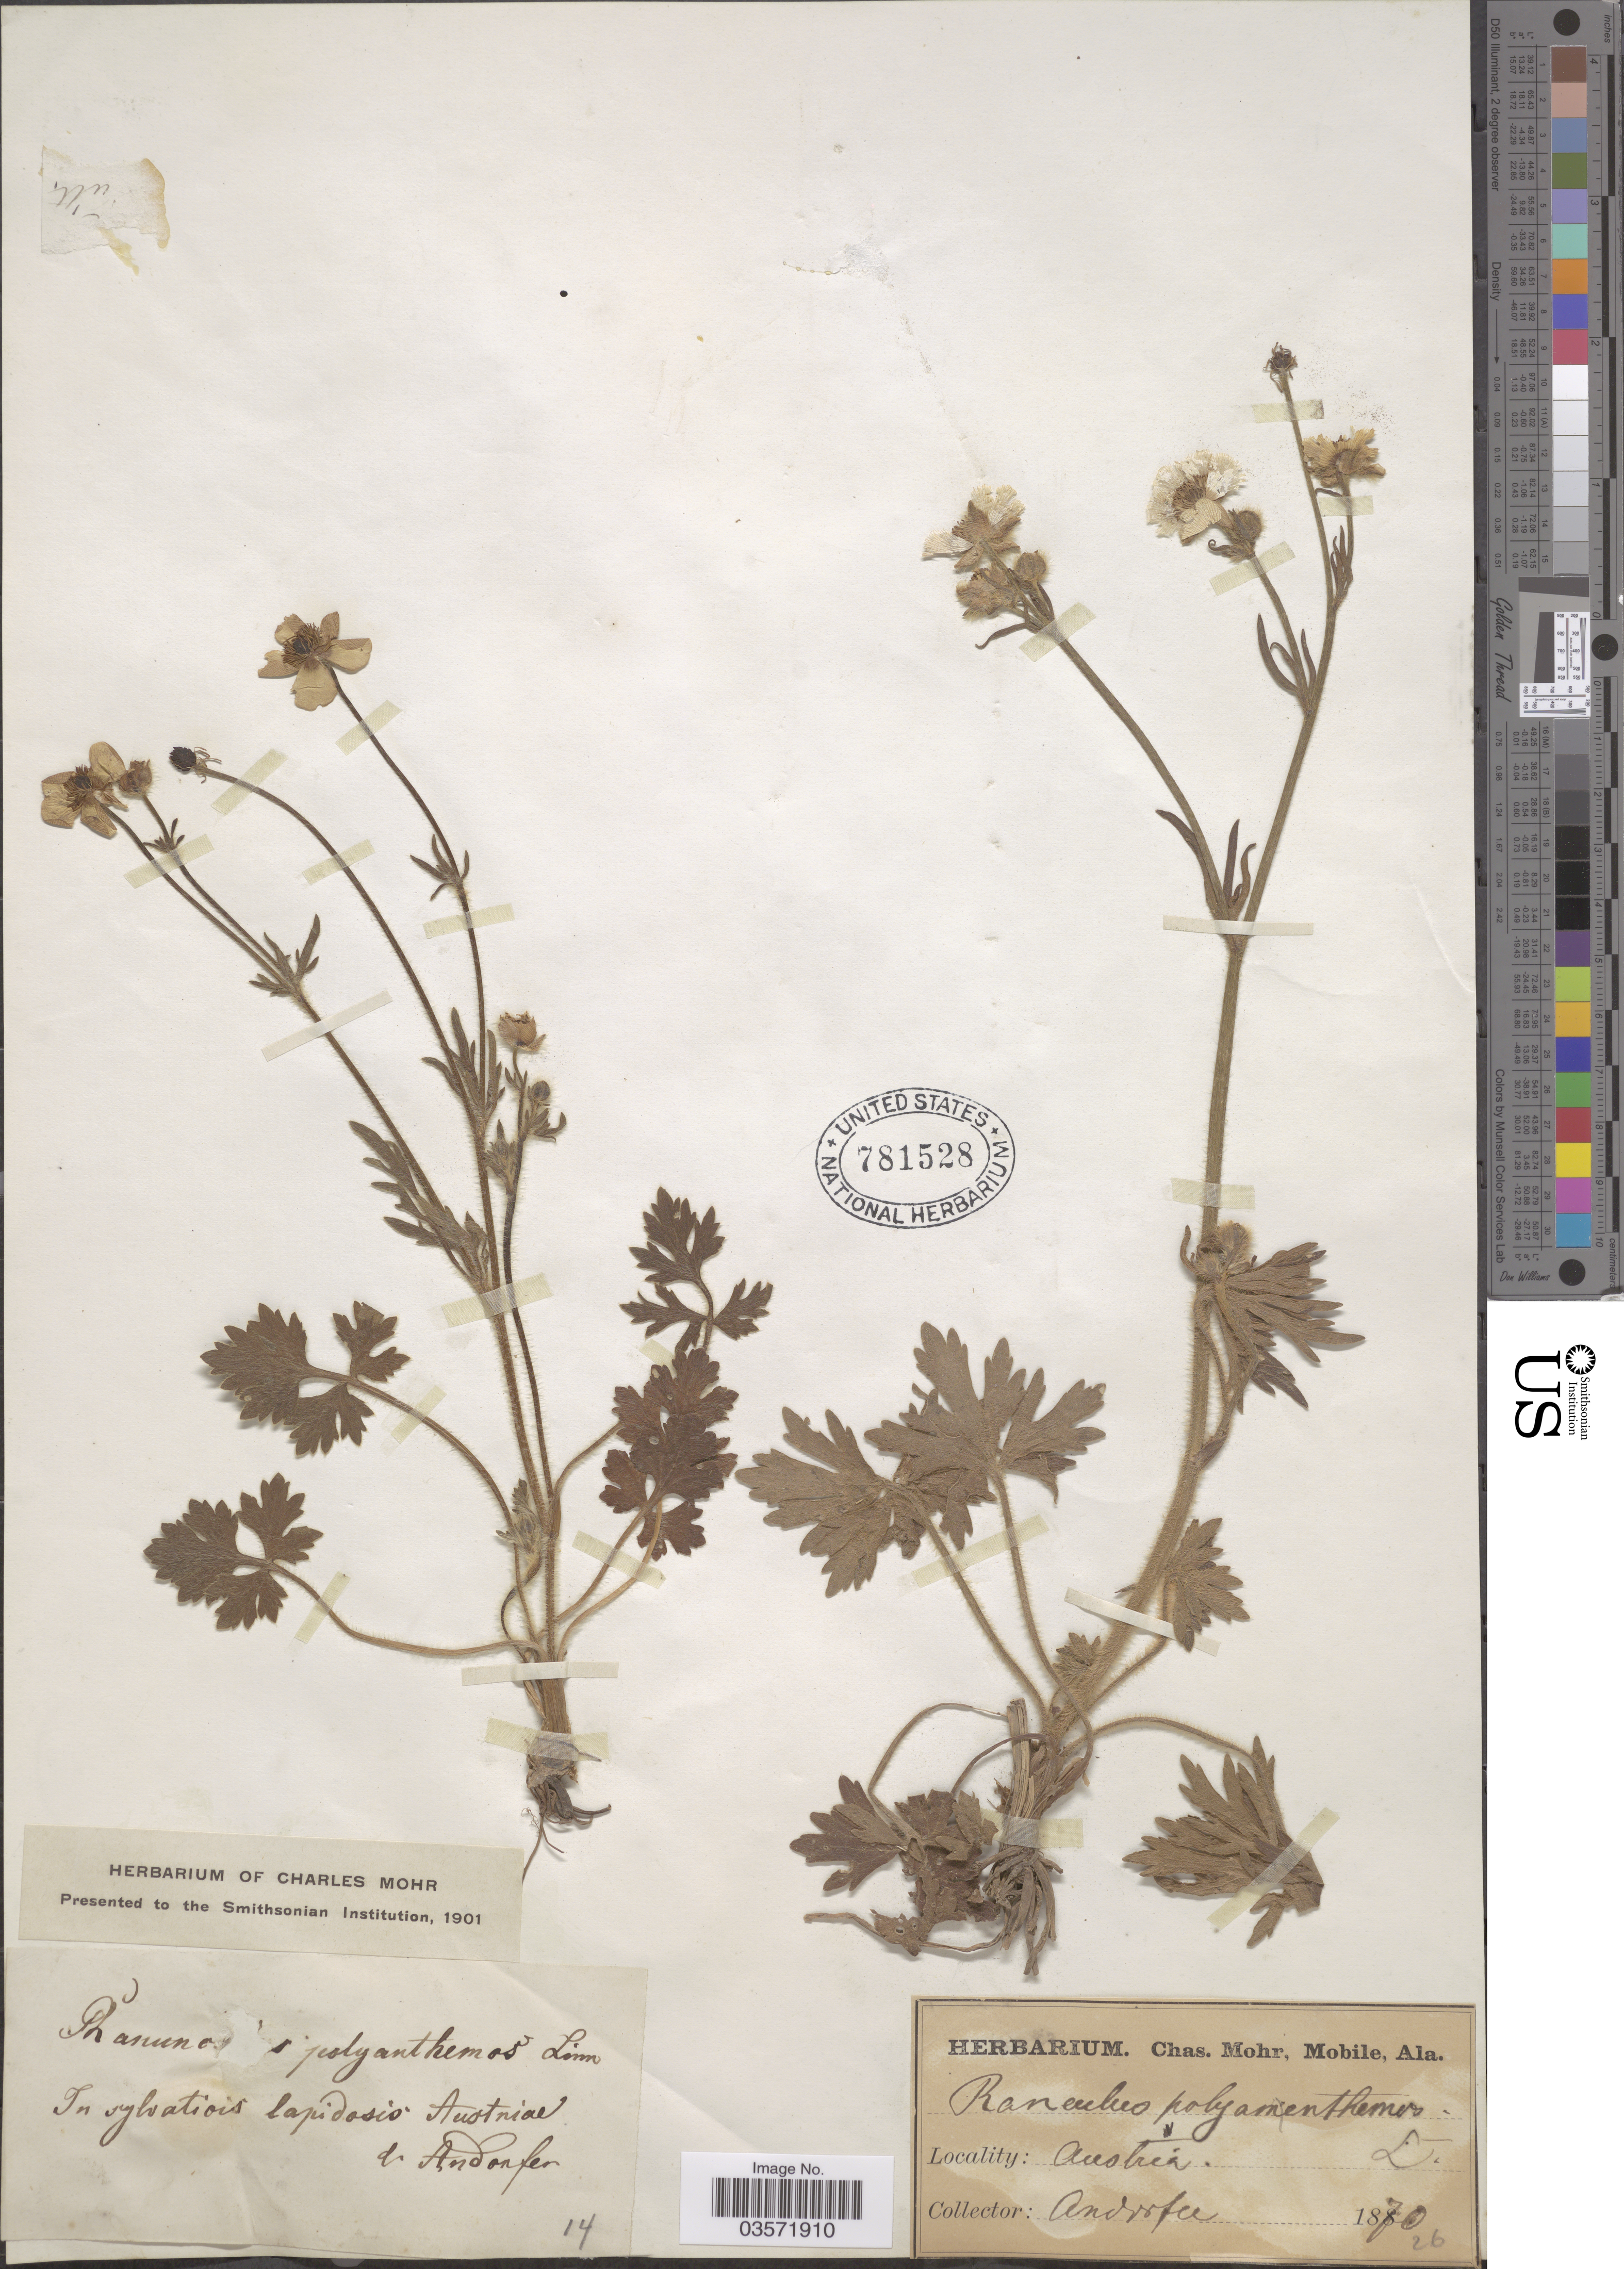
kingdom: Plantae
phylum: Tracheophyta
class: Magnoliopsida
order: Ranunculales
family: Ranunculaceae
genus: Ranunculus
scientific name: Ranunculus polyanthemos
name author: L.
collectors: -. Andorfer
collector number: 14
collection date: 1870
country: Australia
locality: In sylvaticis lapidosis.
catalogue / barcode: US 781528